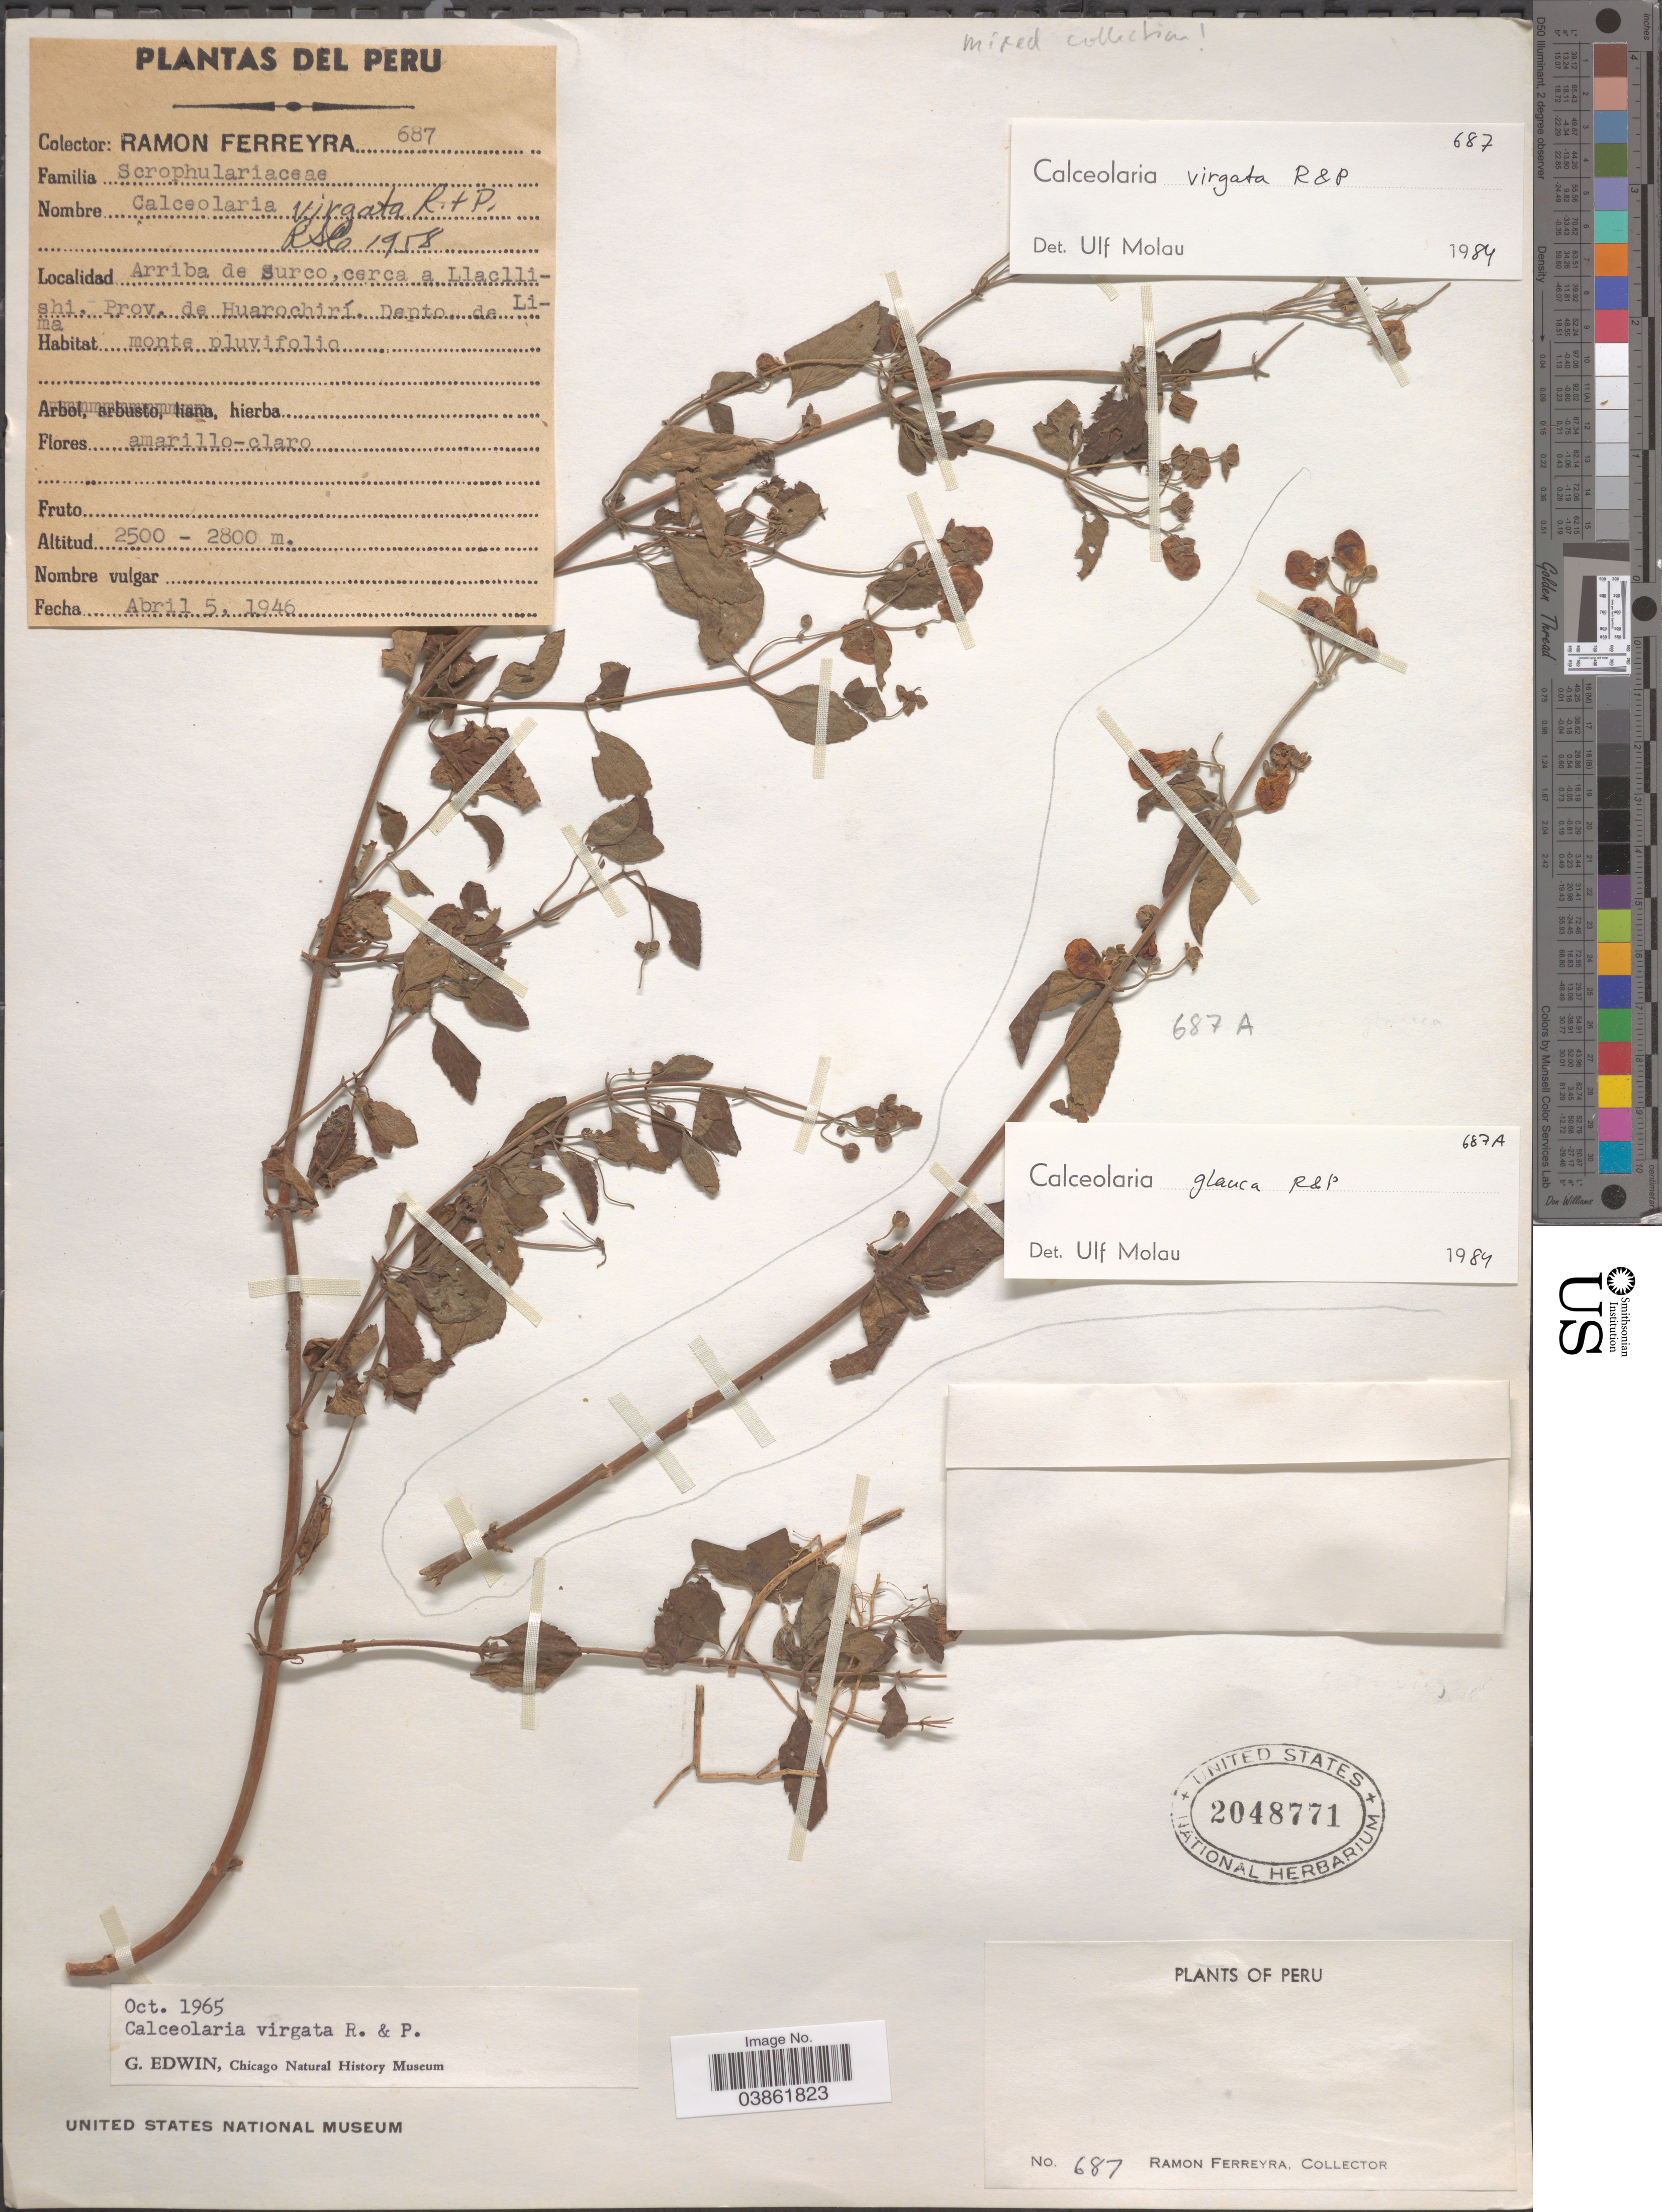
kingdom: Plantae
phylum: Tracheophyta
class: Magnoliopsida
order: Lamiales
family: Calceolariaceae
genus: Calceolaria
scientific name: Calceolaria virgata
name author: Ruiz & Pav.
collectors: R. A. Ferreyra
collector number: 687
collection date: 1946-04-05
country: Peru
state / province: Lima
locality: Arriba de Surco, cerca a Llacllishi. Prov. de Huarochirí. Depto. de Lima.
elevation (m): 2500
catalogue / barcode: US 2048771